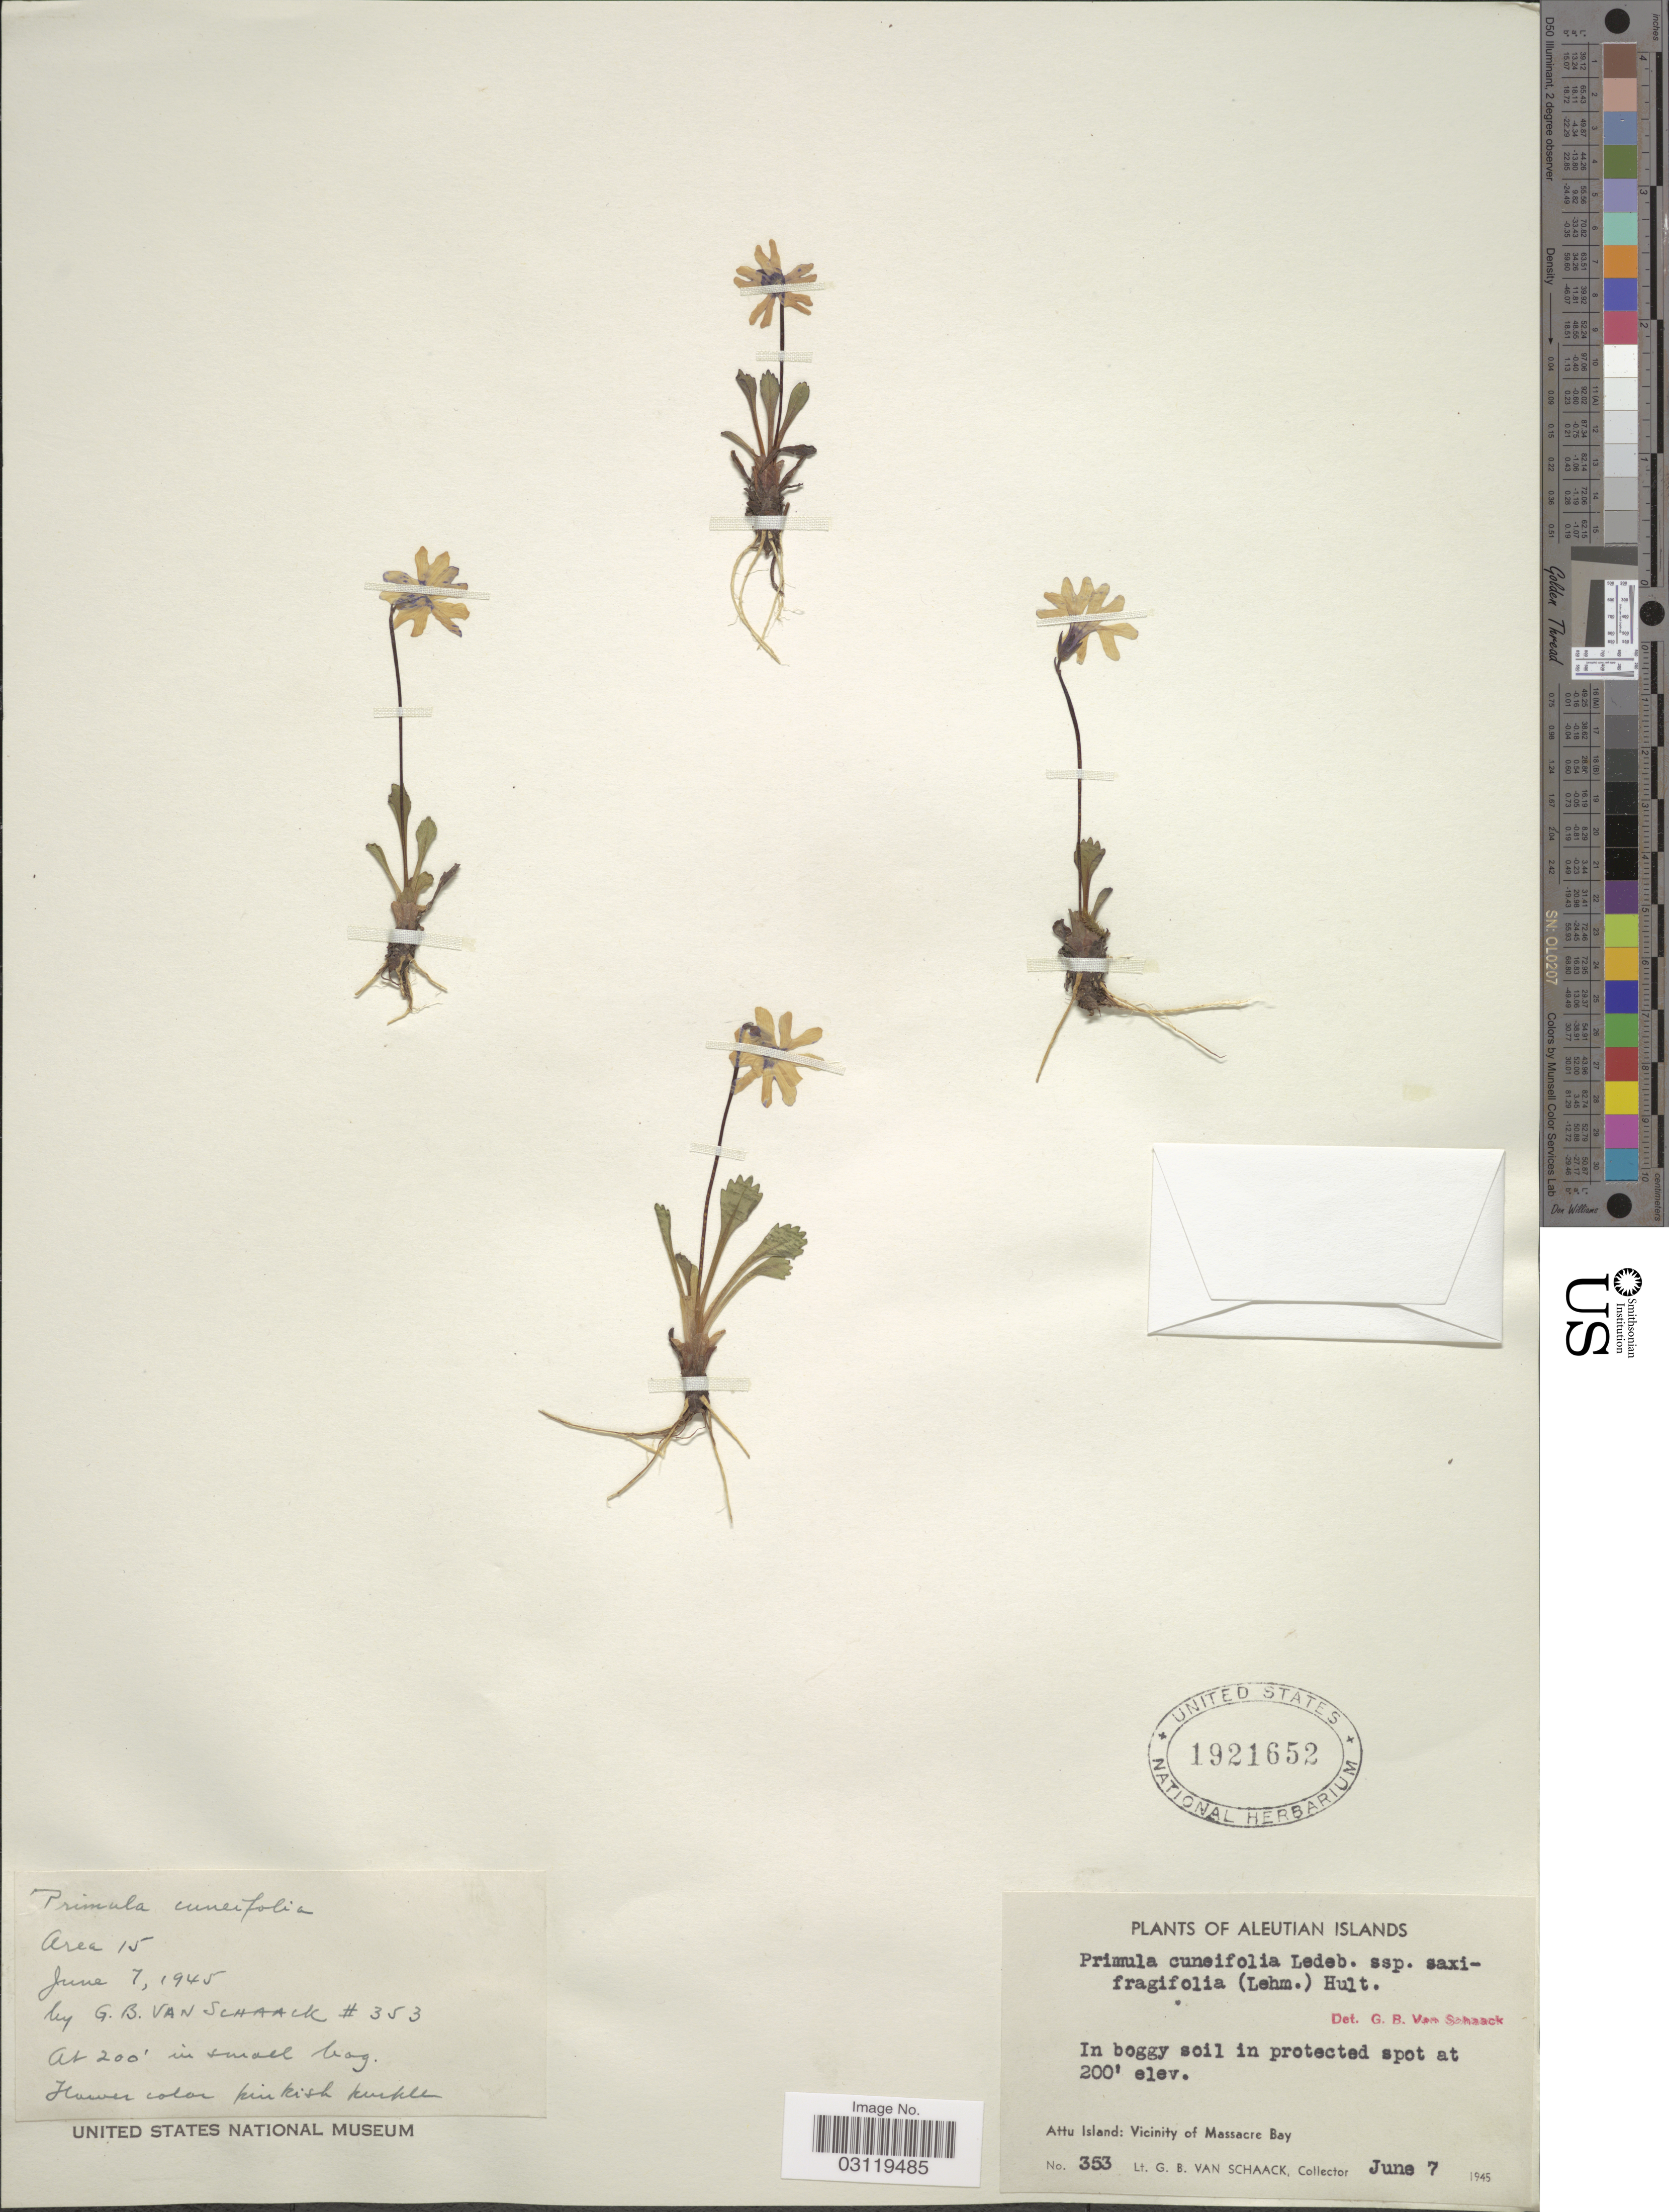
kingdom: Plantae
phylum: Tracheophyta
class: Magnoliopsida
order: Ericales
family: Primulaceae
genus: Primula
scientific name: Primula cuneifolia subsp. saxifragifolia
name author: (Lehm.) W.W. Sm. & Forrest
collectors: G. Van Schaack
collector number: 353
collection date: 1945-06-07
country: United States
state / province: Alaska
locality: Aleutian Islands. Attu Island: Vicinity of Massacre Bay. Area 15.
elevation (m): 61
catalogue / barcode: US 1921652